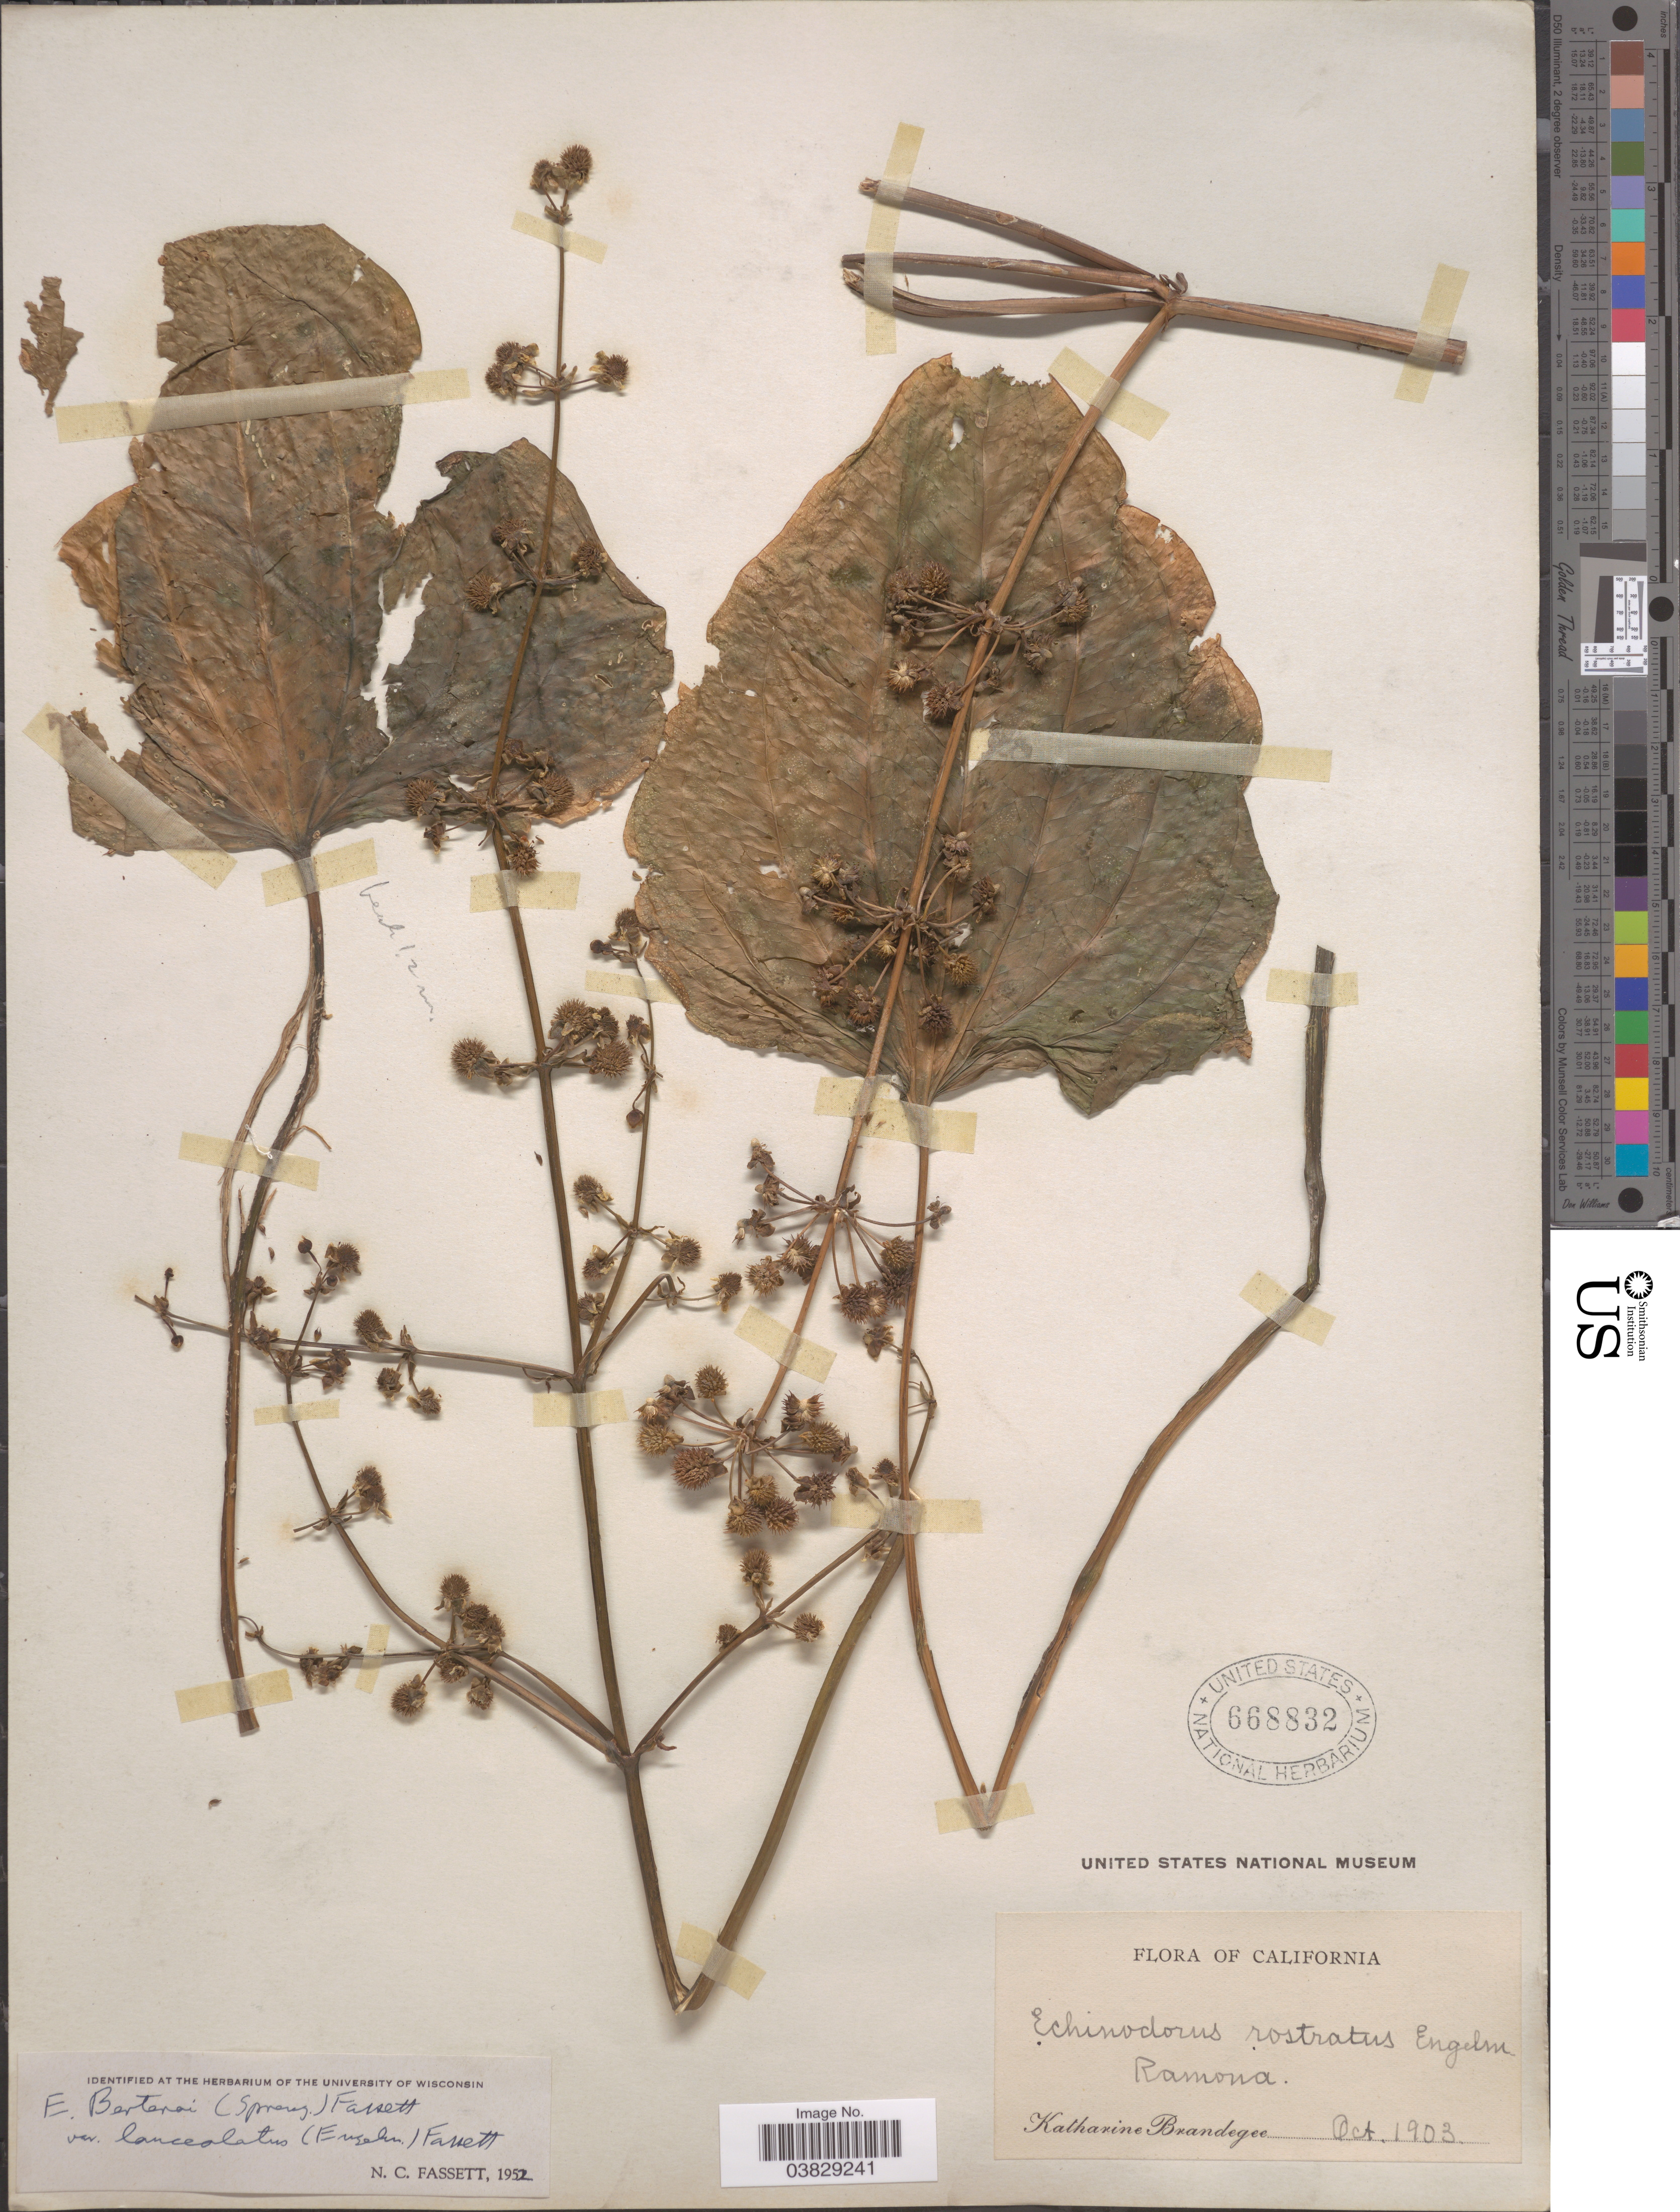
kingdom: Plantae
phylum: Tracheophyta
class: Liliopsida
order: Alismatales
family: Alismataceae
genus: Echinodorus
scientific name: Echinodorus berteroi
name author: (Spreng.) Fassett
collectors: M. K. Brandegee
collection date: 1903-10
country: United States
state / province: California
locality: Ramona.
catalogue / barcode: US 668832